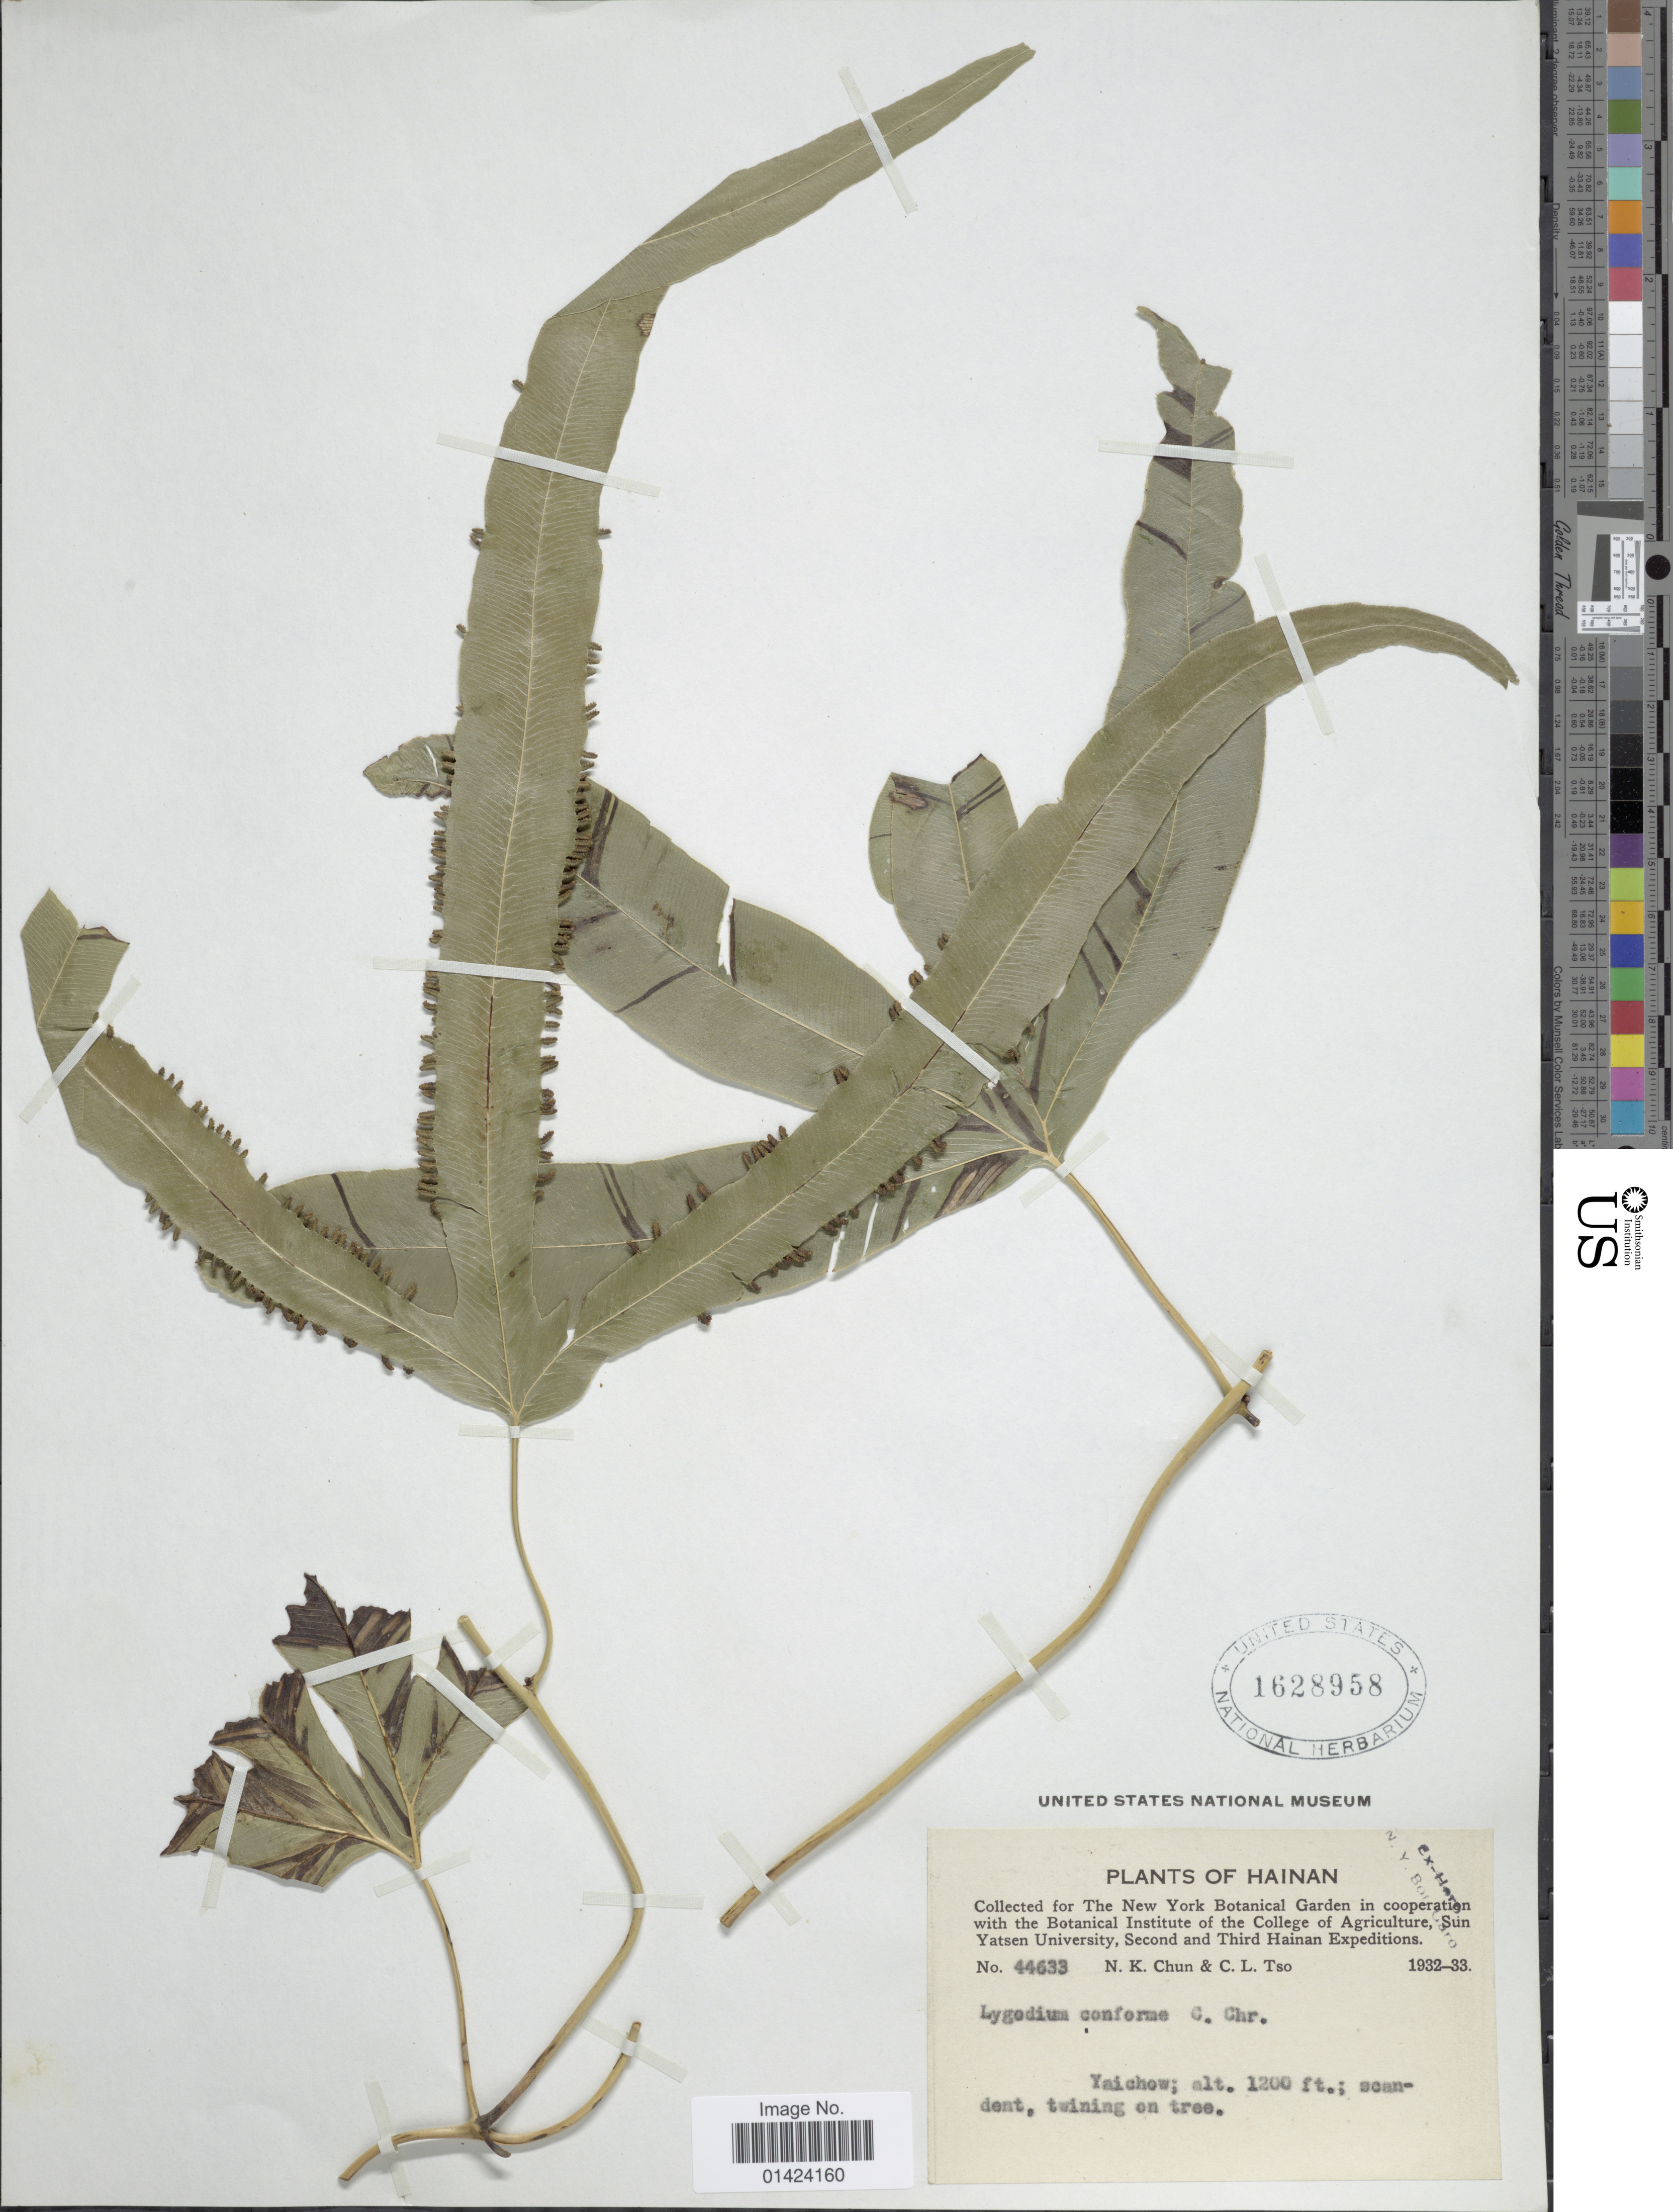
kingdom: Plantae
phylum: Tracheophyta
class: Polypodiopsida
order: Schizaeales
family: Lygodiaceae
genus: Lygodium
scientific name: Lygodium circinnatum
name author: (Burm. f.) Sw.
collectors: N. K. Chun & C. Tso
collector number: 44633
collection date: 1932/1933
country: China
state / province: Hainan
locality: Hainan, Yaichow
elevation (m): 366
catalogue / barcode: US 1628958